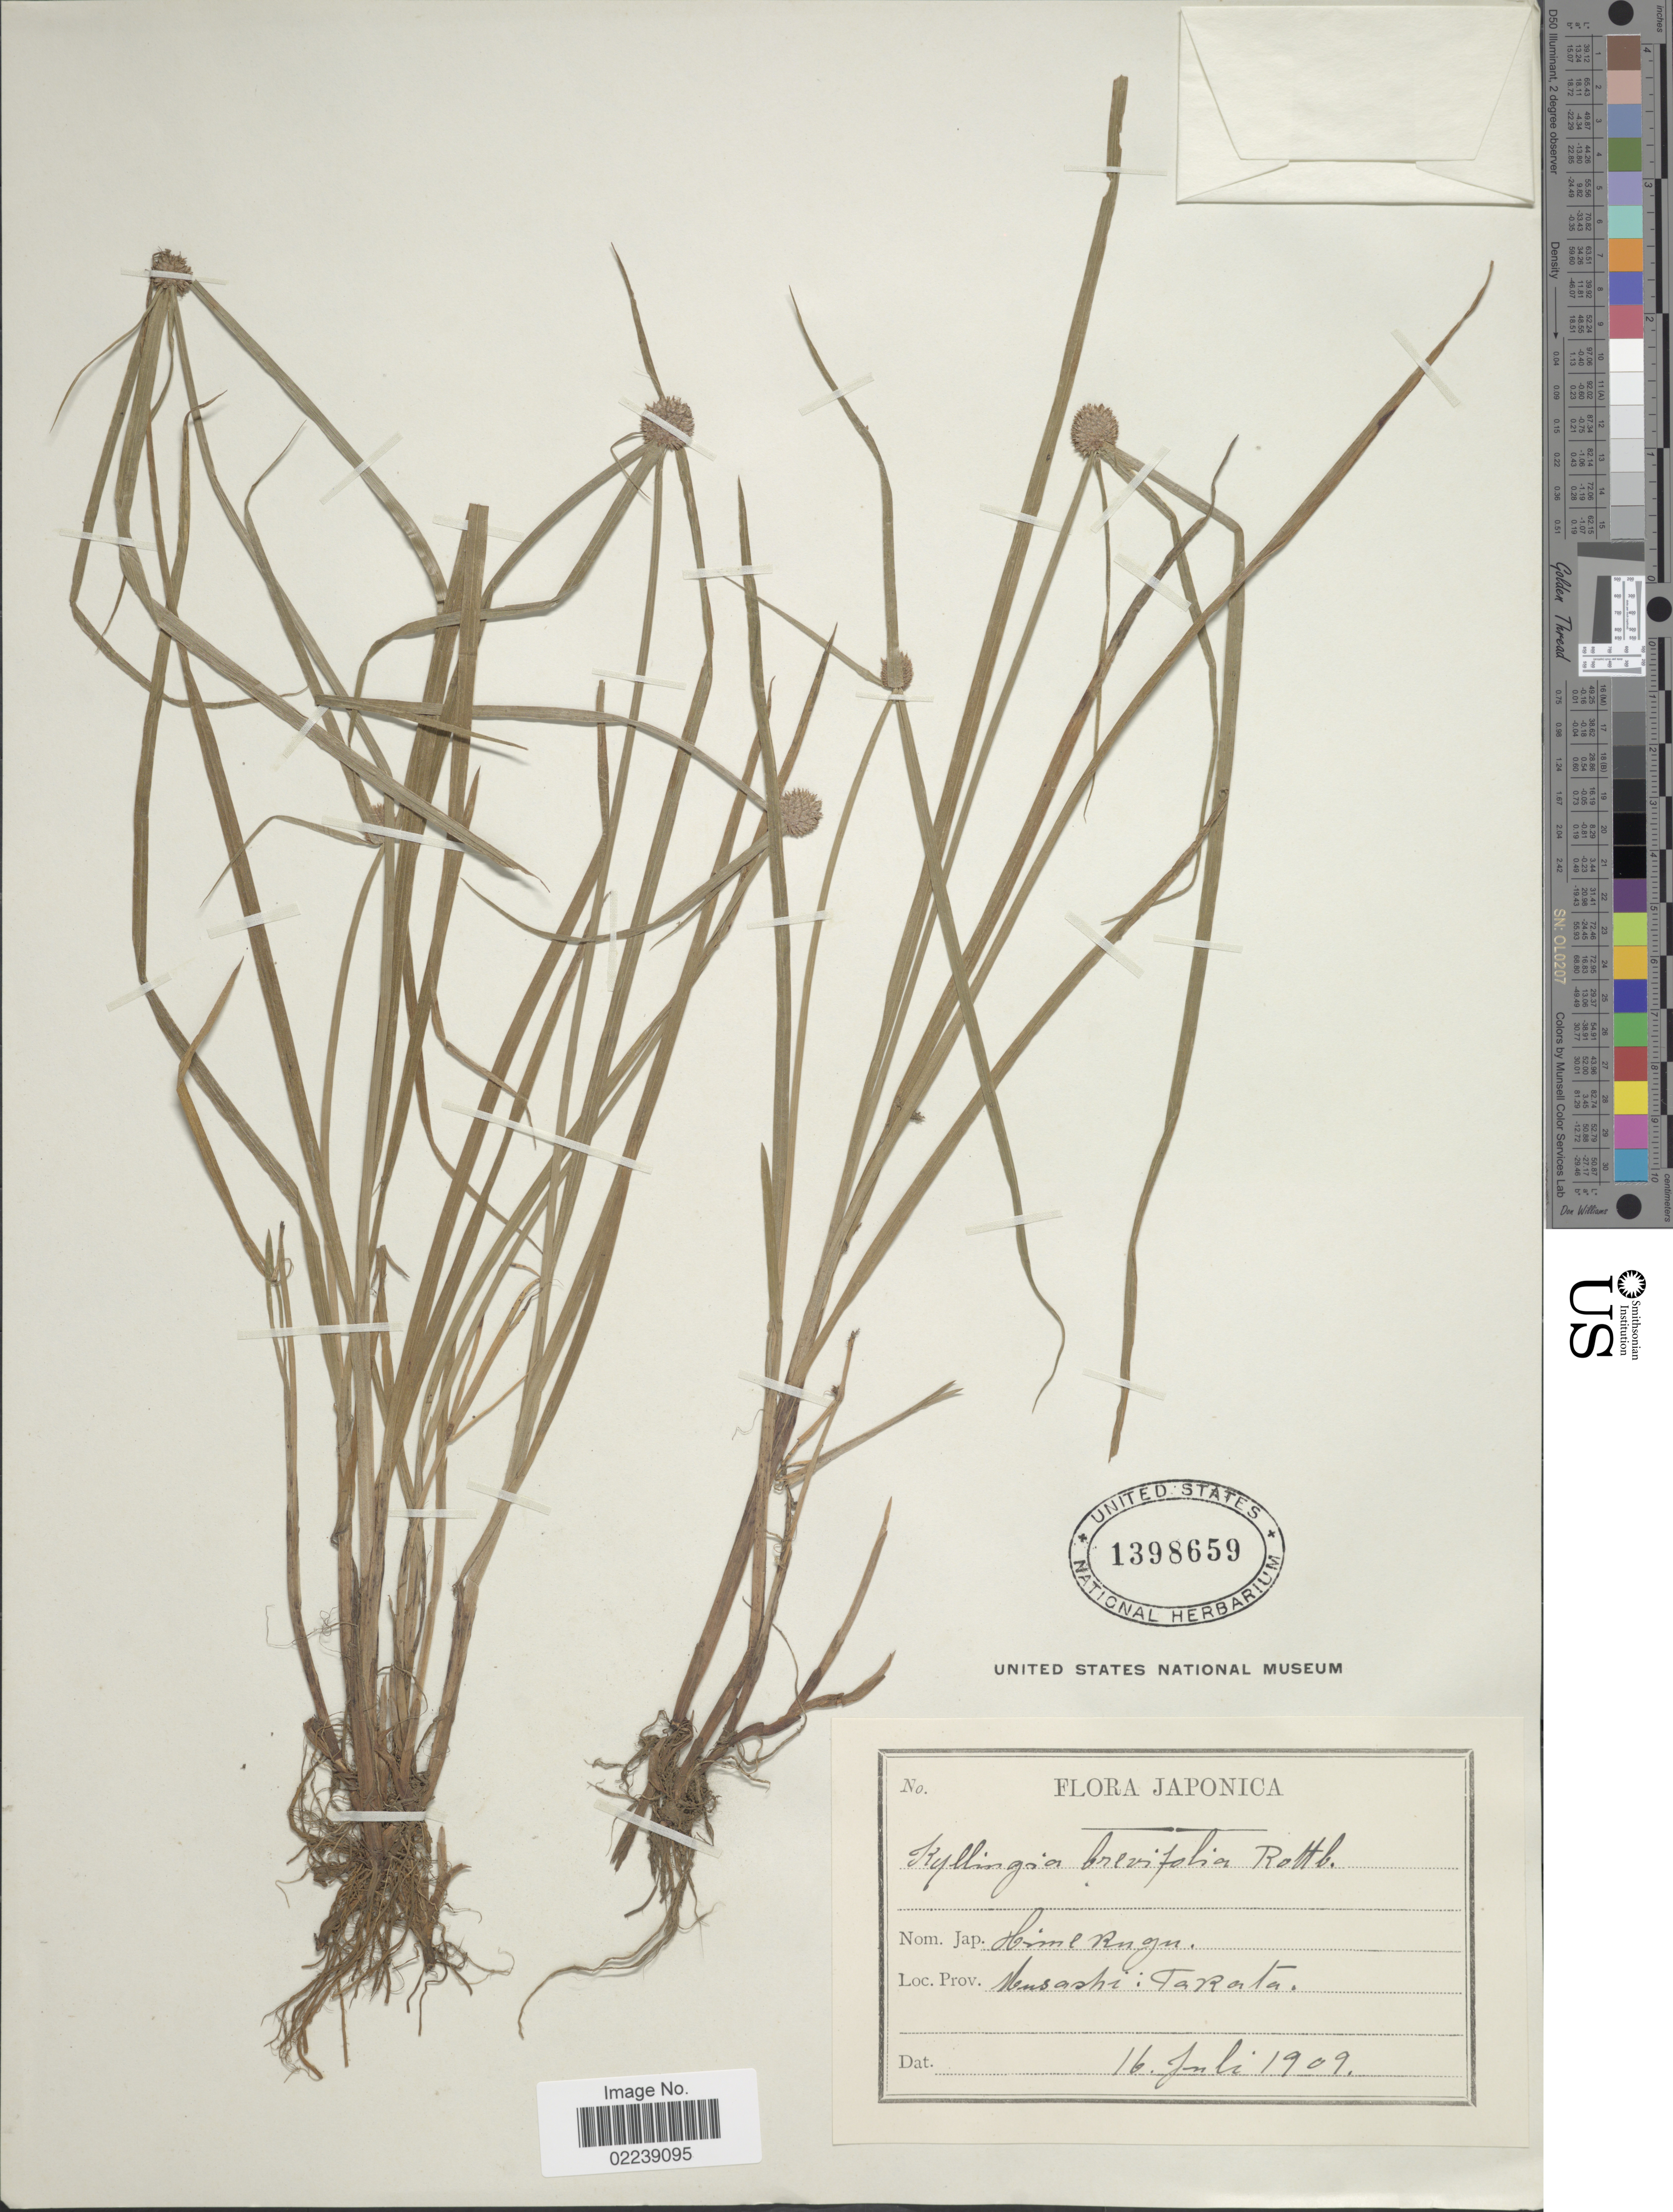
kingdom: Plantae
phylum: Tracheophyta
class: Liliopsida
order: Poales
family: Cyperaceae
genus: Cyperus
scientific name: Cyperus brevifolioides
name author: Thieret & Delahouss.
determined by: Strong, M. T., (US), Smithsonian Institution - National Museum of Natural History (UNITED STATES)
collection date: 1909-07-16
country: Japan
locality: Prov. Musashi: Takata.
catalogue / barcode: US 1398659